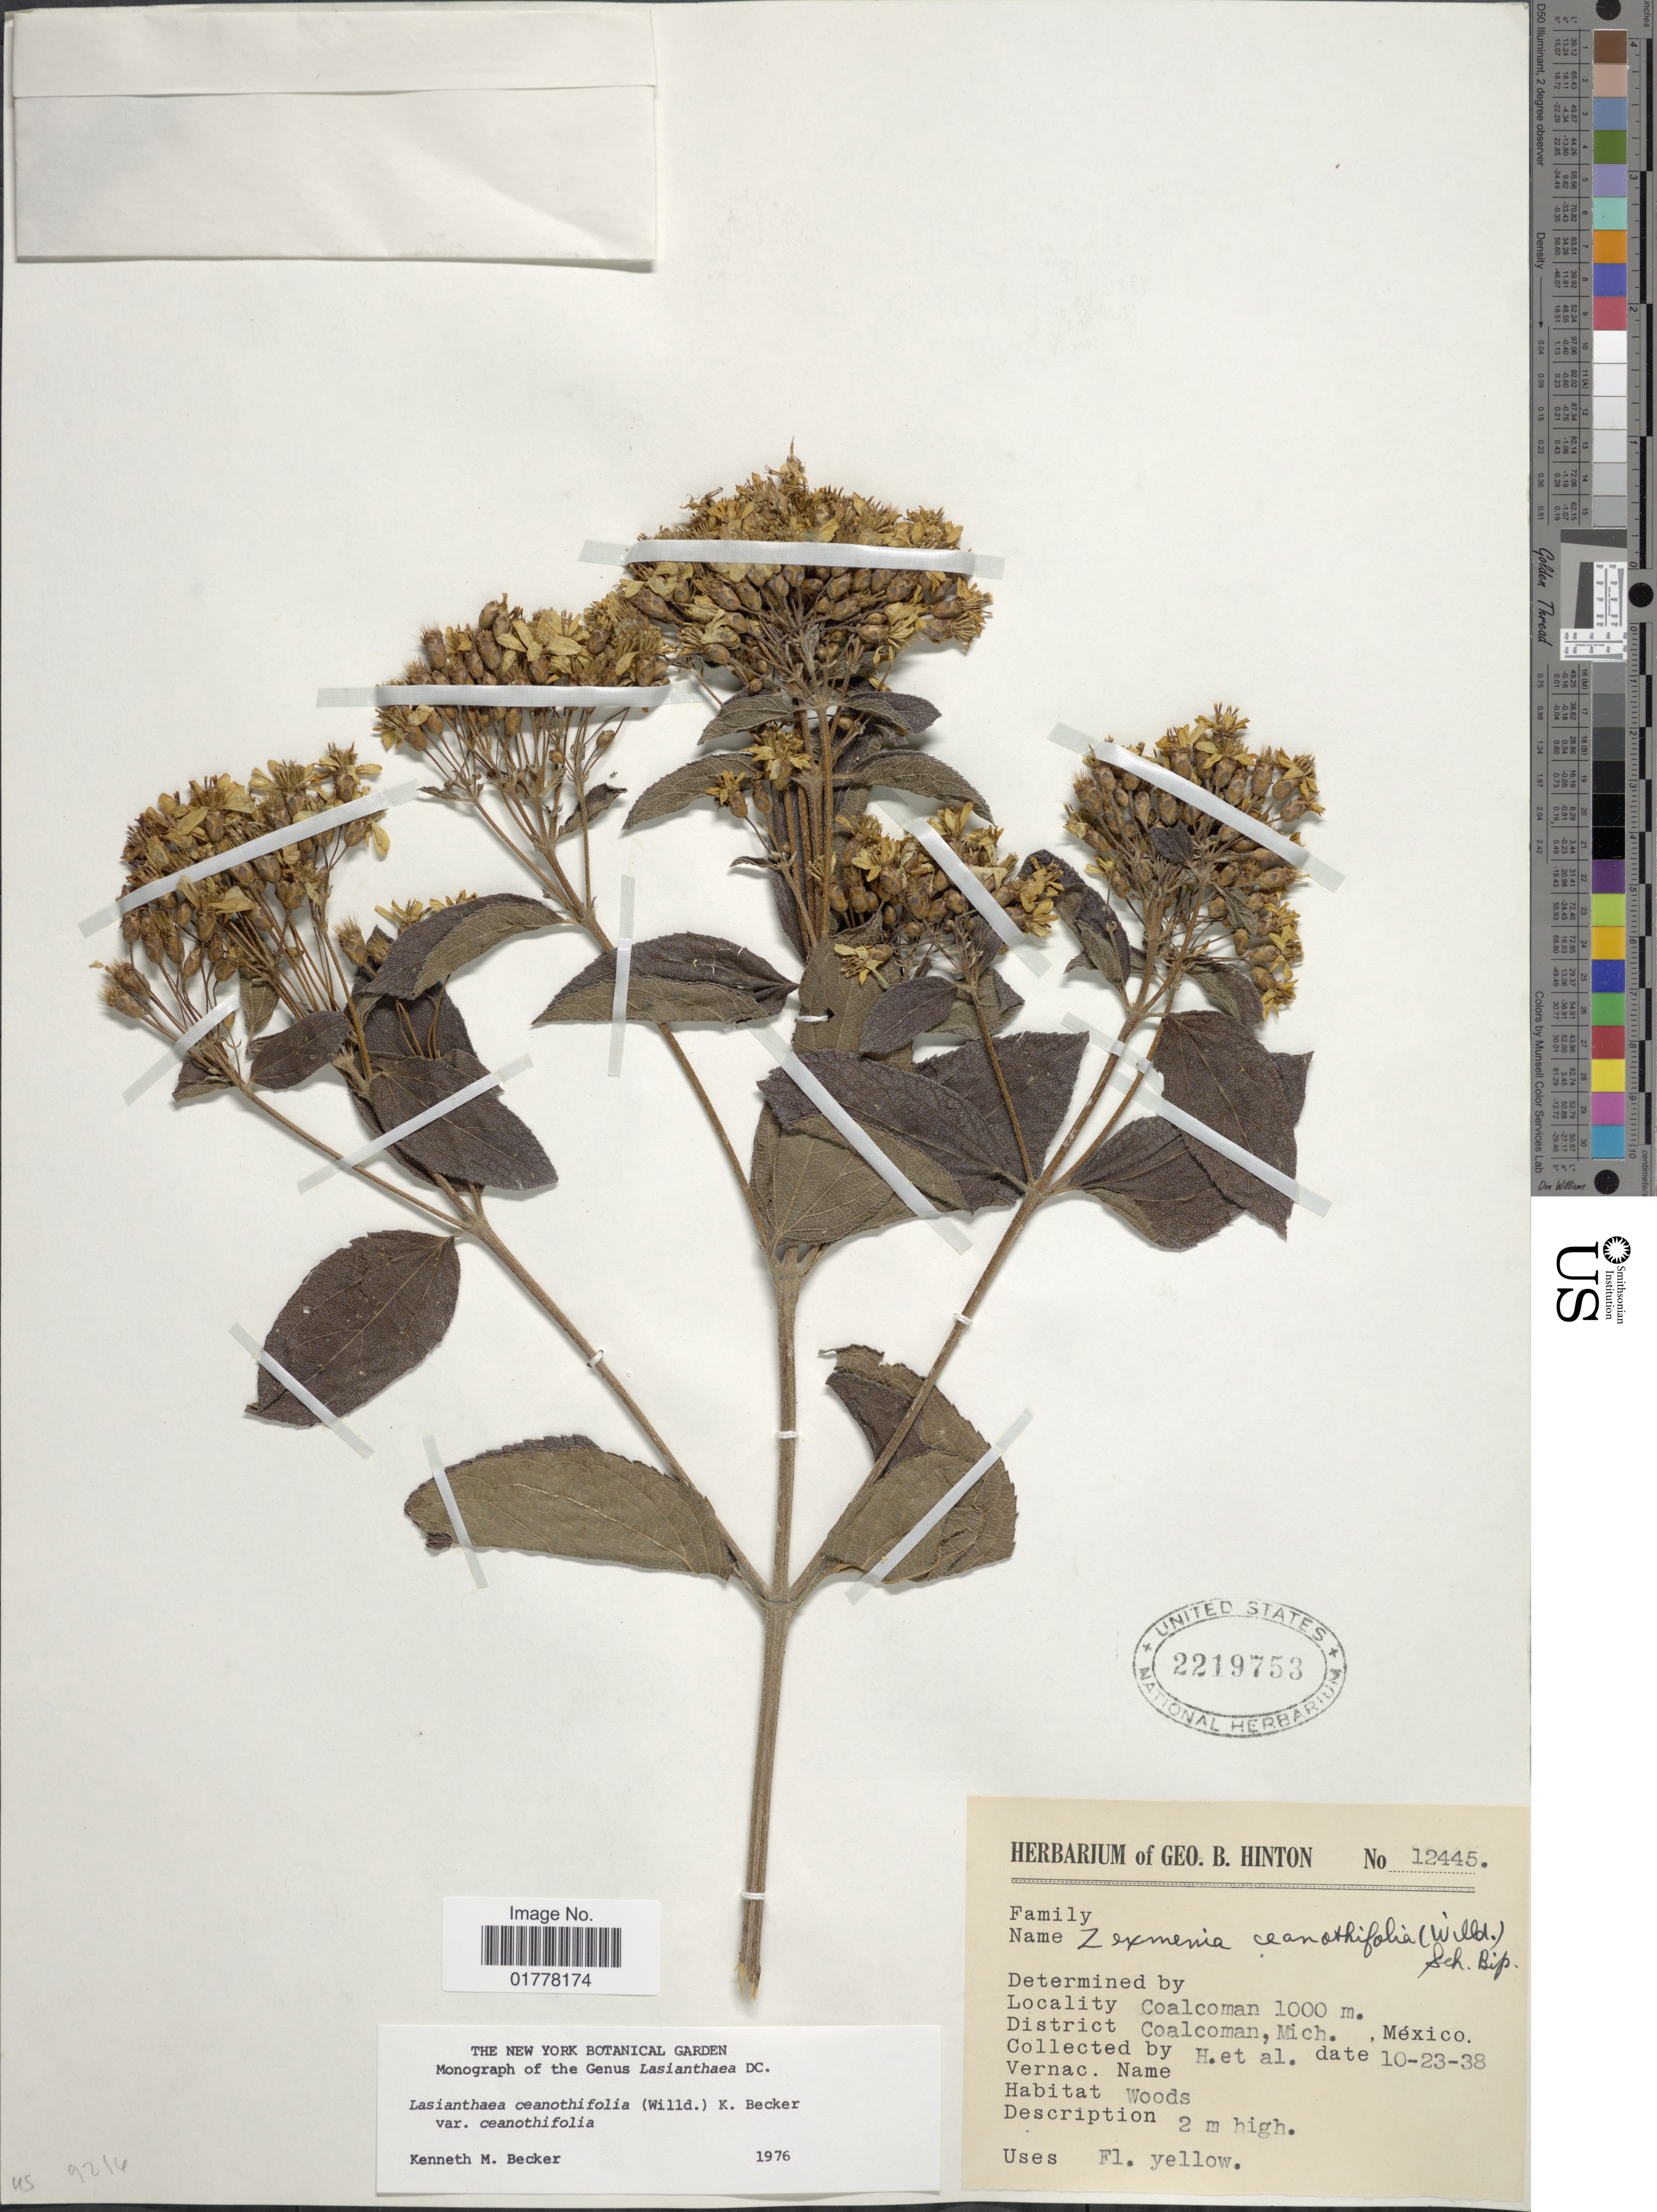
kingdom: Plantae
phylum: Tracheophyta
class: Magnoliopsida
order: Asterales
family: Asteraceae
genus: Lasianthaea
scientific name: Lasianthaea ceanothifolia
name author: (Willd.) K.M. Becker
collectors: G. B. Hinton & et al.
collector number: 12445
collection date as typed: Transcribed d/m/y: 23/10/38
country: Mexico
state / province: Michoacán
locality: Coalcoman. District Coalcoman, Mich., México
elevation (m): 1000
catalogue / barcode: US 2219753